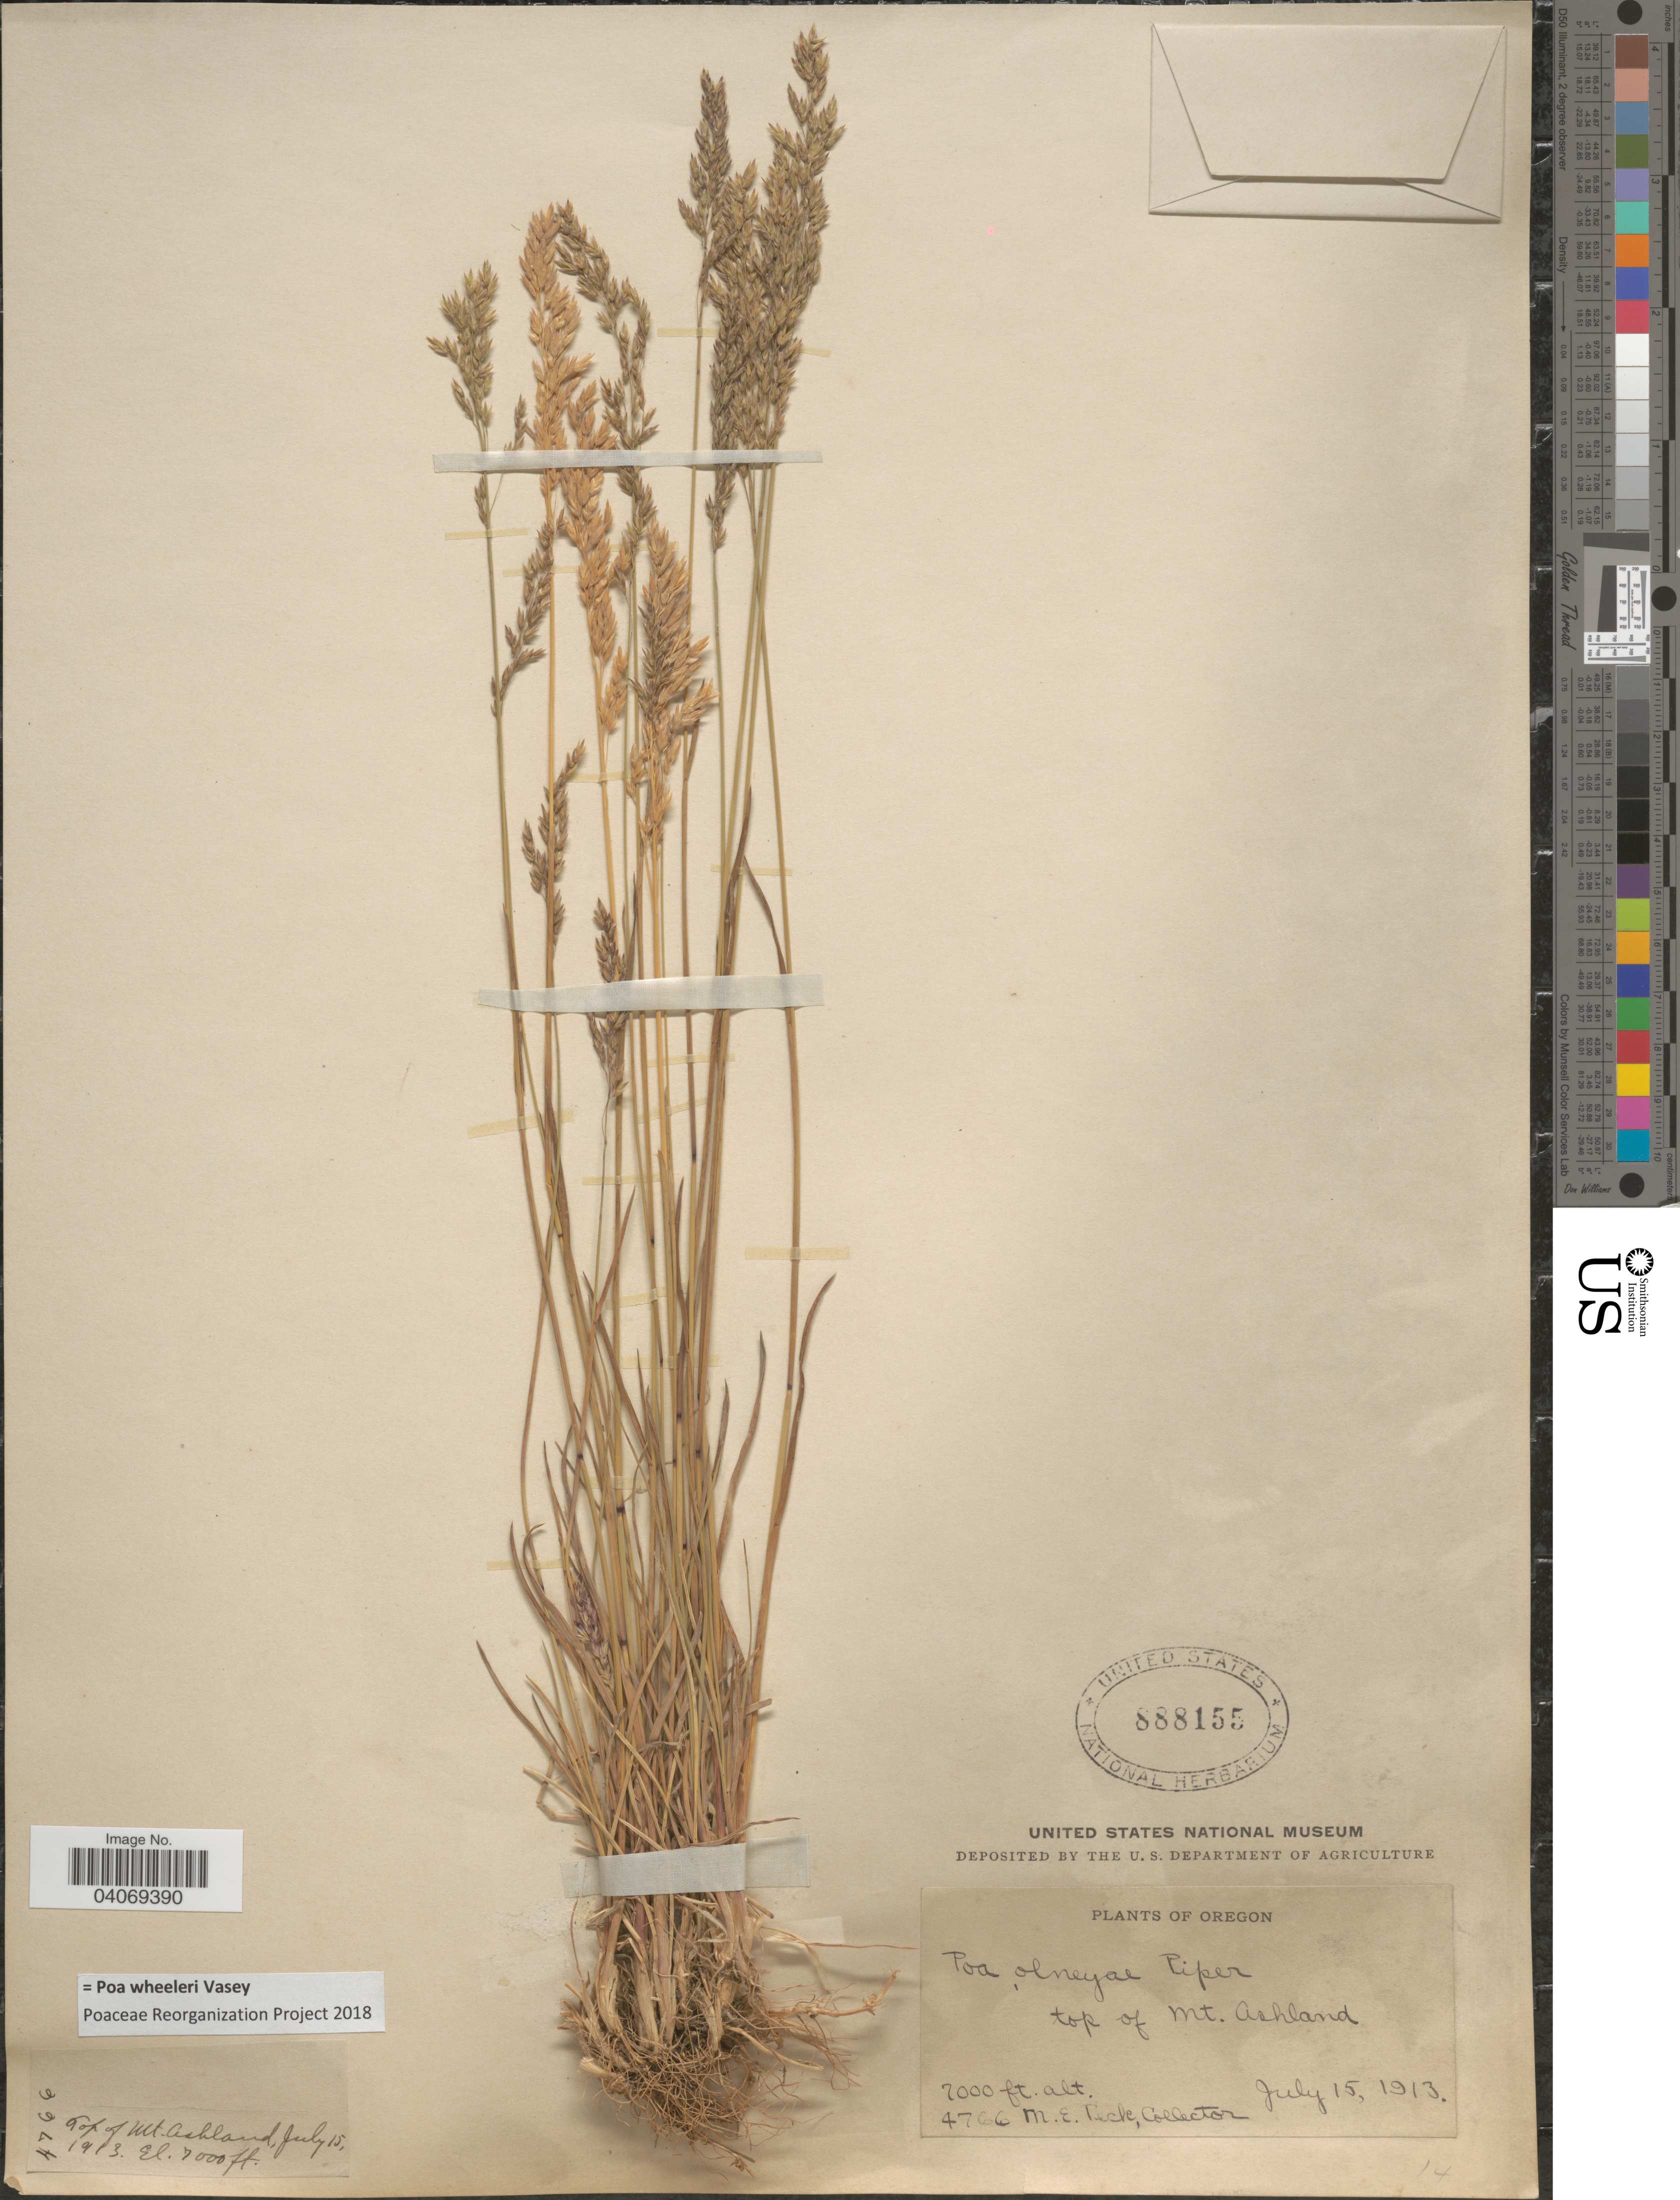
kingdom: Plantae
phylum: Tracheophyta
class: Liliopsida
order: Poales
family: Poaceae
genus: Poa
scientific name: Poa wheeleri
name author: Vasey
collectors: M. E. Peck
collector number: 4766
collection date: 1913-07-15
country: United States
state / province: Oregon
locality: Top of Mt. Ashland.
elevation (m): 2134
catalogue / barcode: US 888155